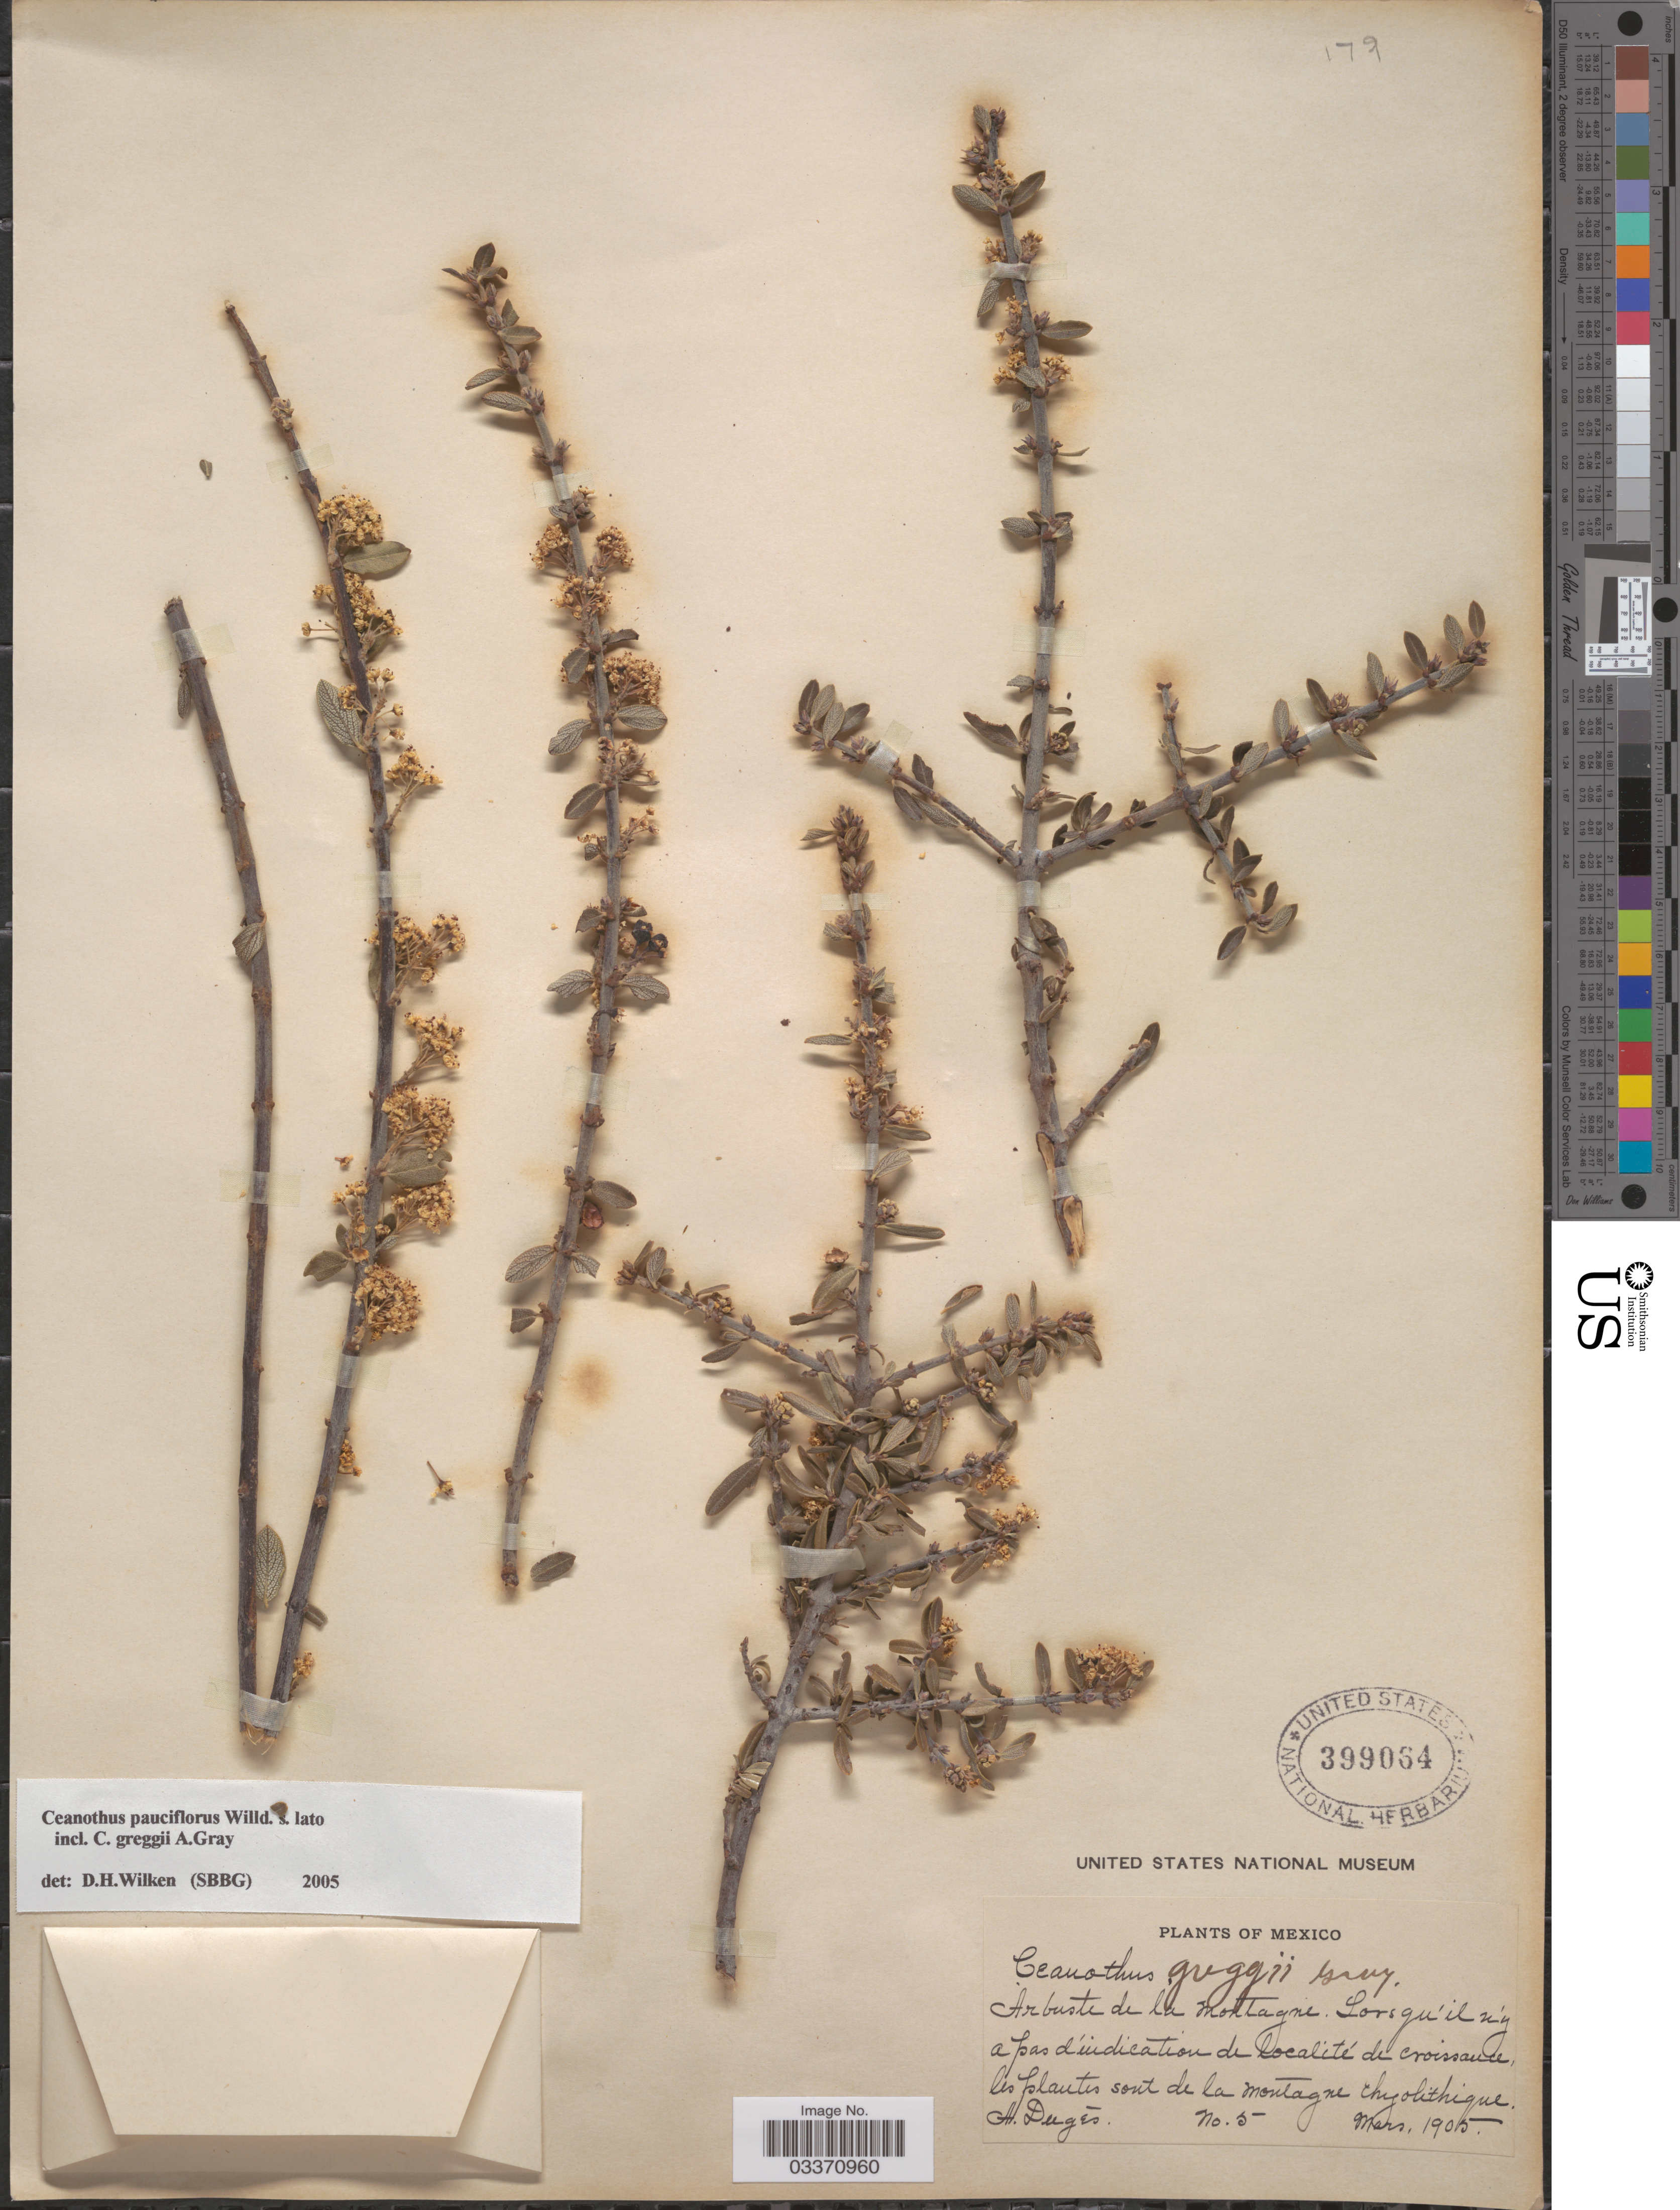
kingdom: Plantae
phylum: Tracheophyta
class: Magnoliopsida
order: Rosales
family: Rhamnaceae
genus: Ceanothus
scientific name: Ceanothus pauciflorus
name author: DC.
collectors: A. Duges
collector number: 5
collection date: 1905-03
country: Mexico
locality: Arbuste de la montagne. Lorsqu'il n'y a pas d'indication de localite de croissance, les plantes sont de la montagne Chyolithique [interpreted].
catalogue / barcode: US 399064